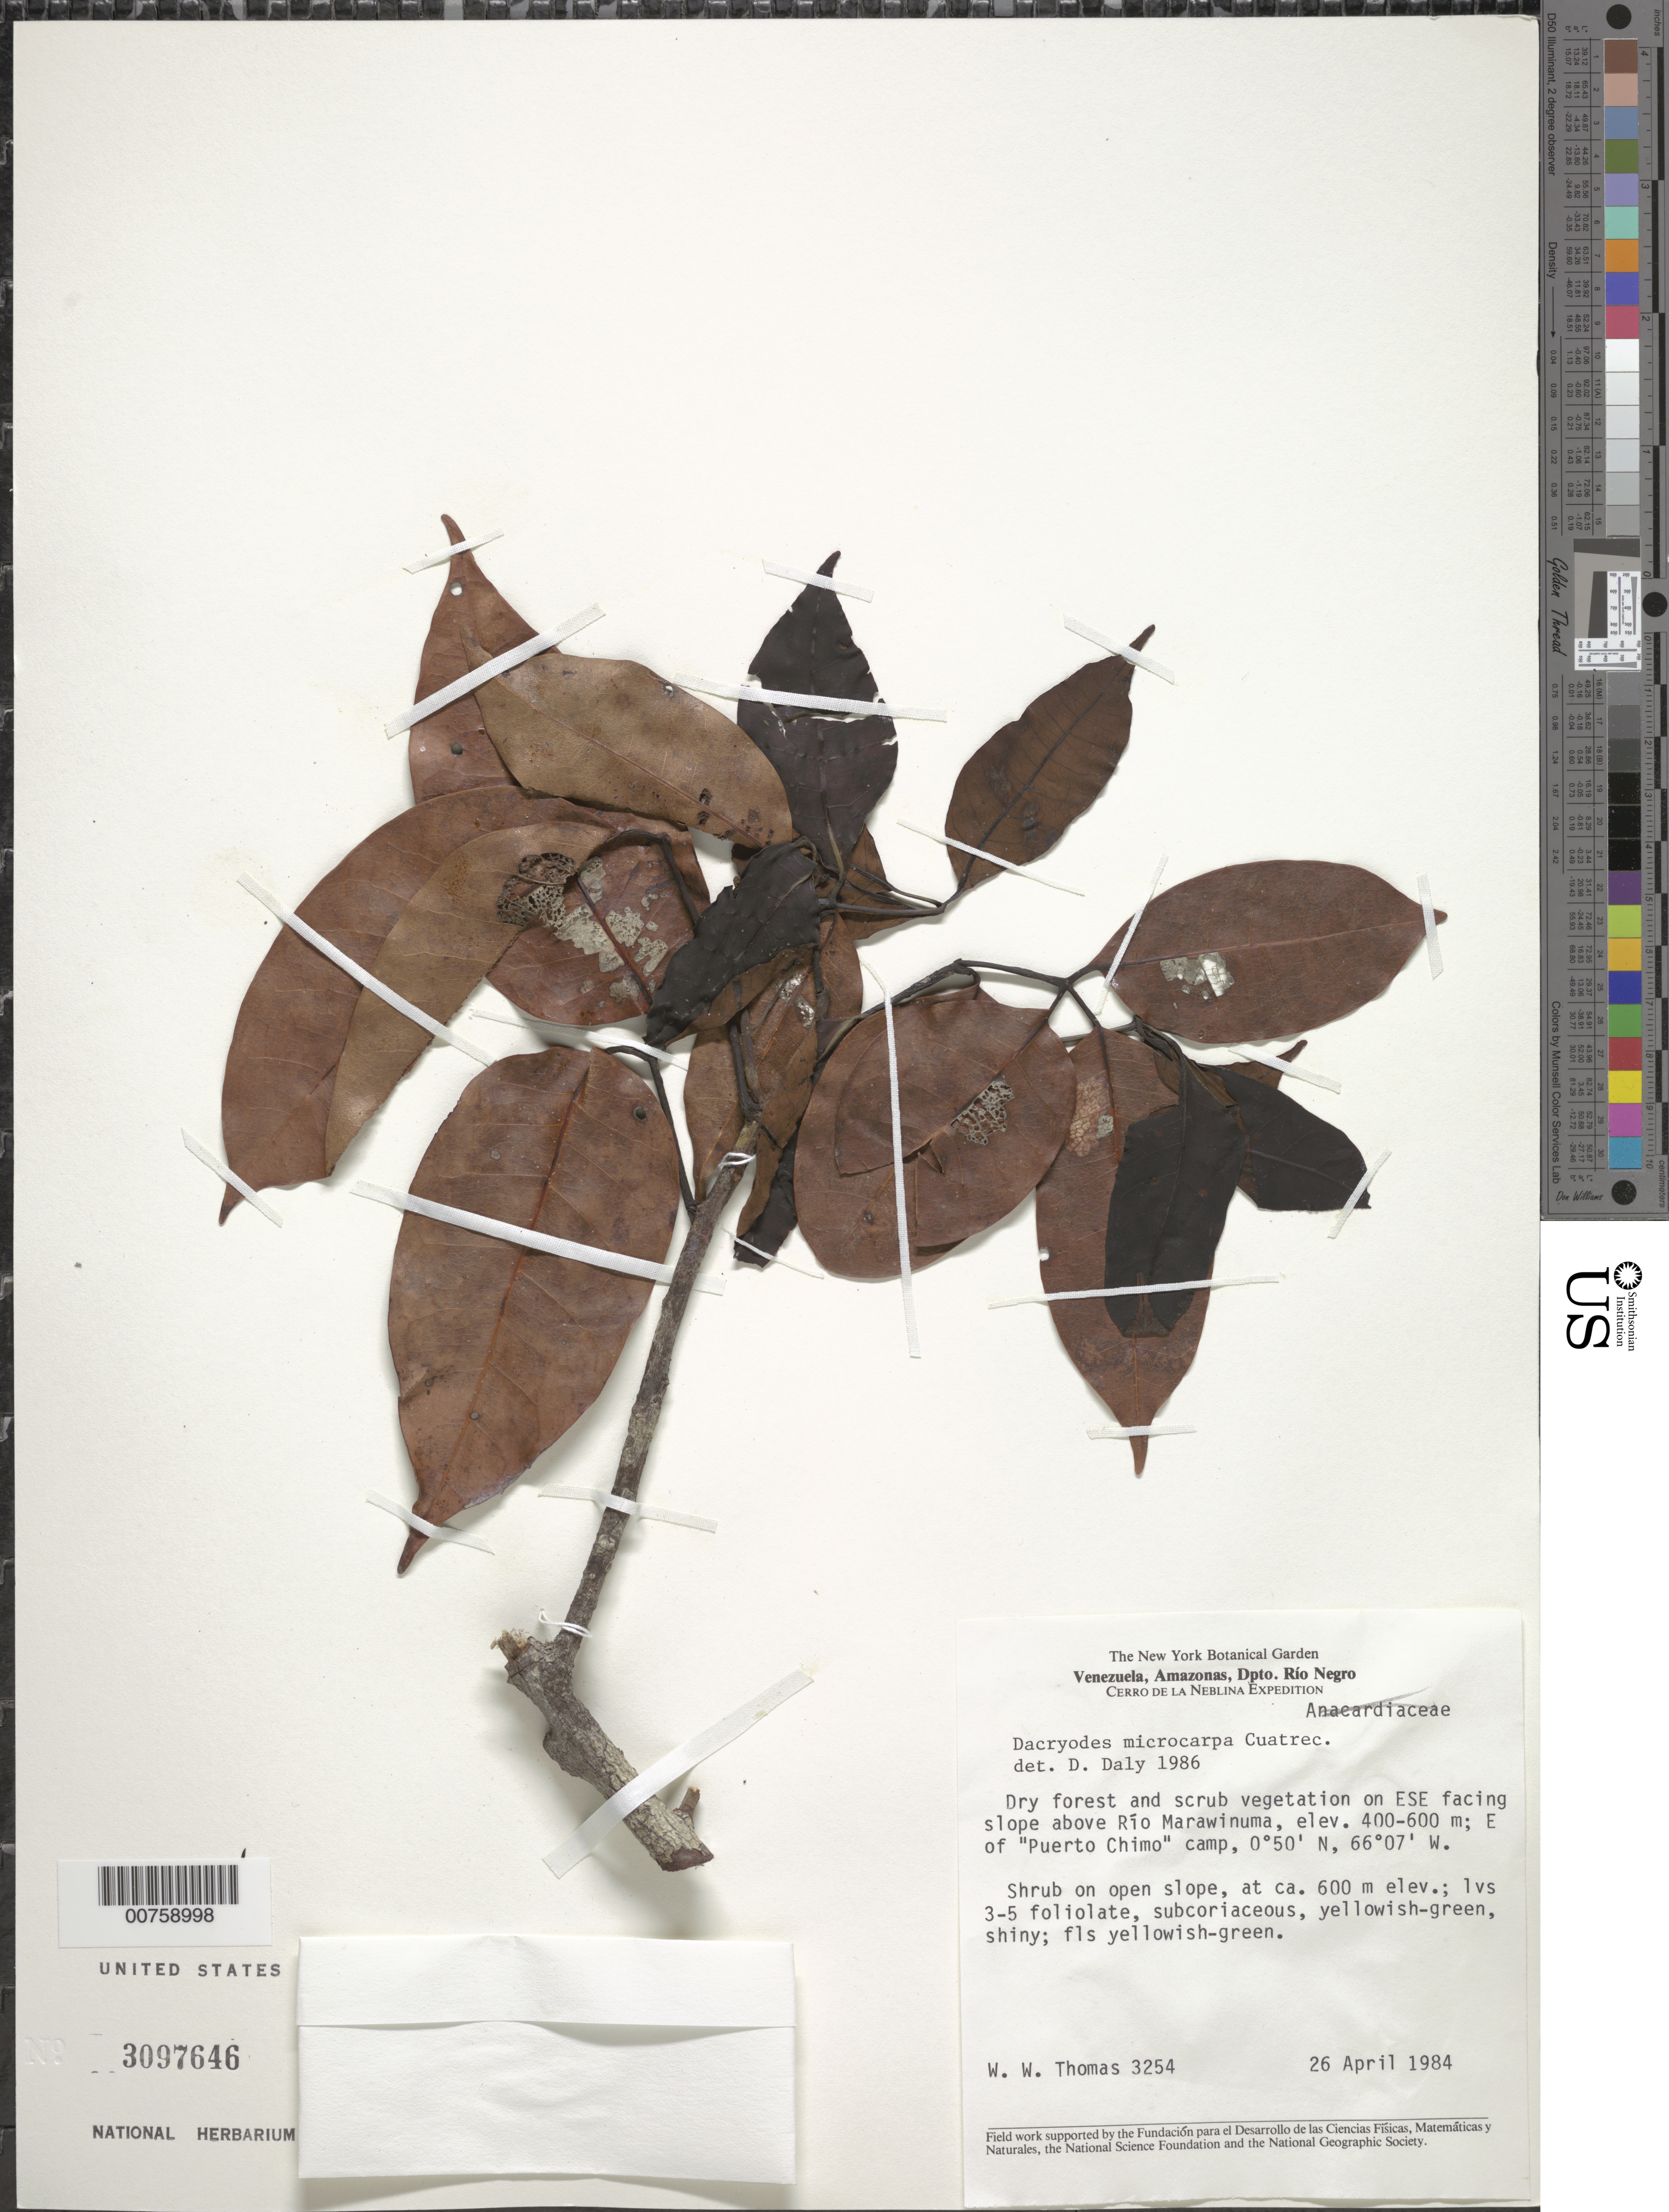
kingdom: Plantae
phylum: Tracheophyta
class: Magnoliopsida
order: Sapindales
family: Burseraceae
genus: Dacryodes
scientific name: Dacryodes microcarpa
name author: Cuatrec.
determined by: Daly, D. C.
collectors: W. W. Thomas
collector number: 3254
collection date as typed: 26-Apr-84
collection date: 1984-04-26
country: Venezuela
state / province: Amazonas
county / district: Río Negro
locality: Cerro de La Neblina, above Río Marawinuma, E of "Puerto Chimo" camp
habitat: Dry forest and scrub vegetation, ESE facing slope, open slope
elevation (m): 600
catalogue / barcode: US 3097646